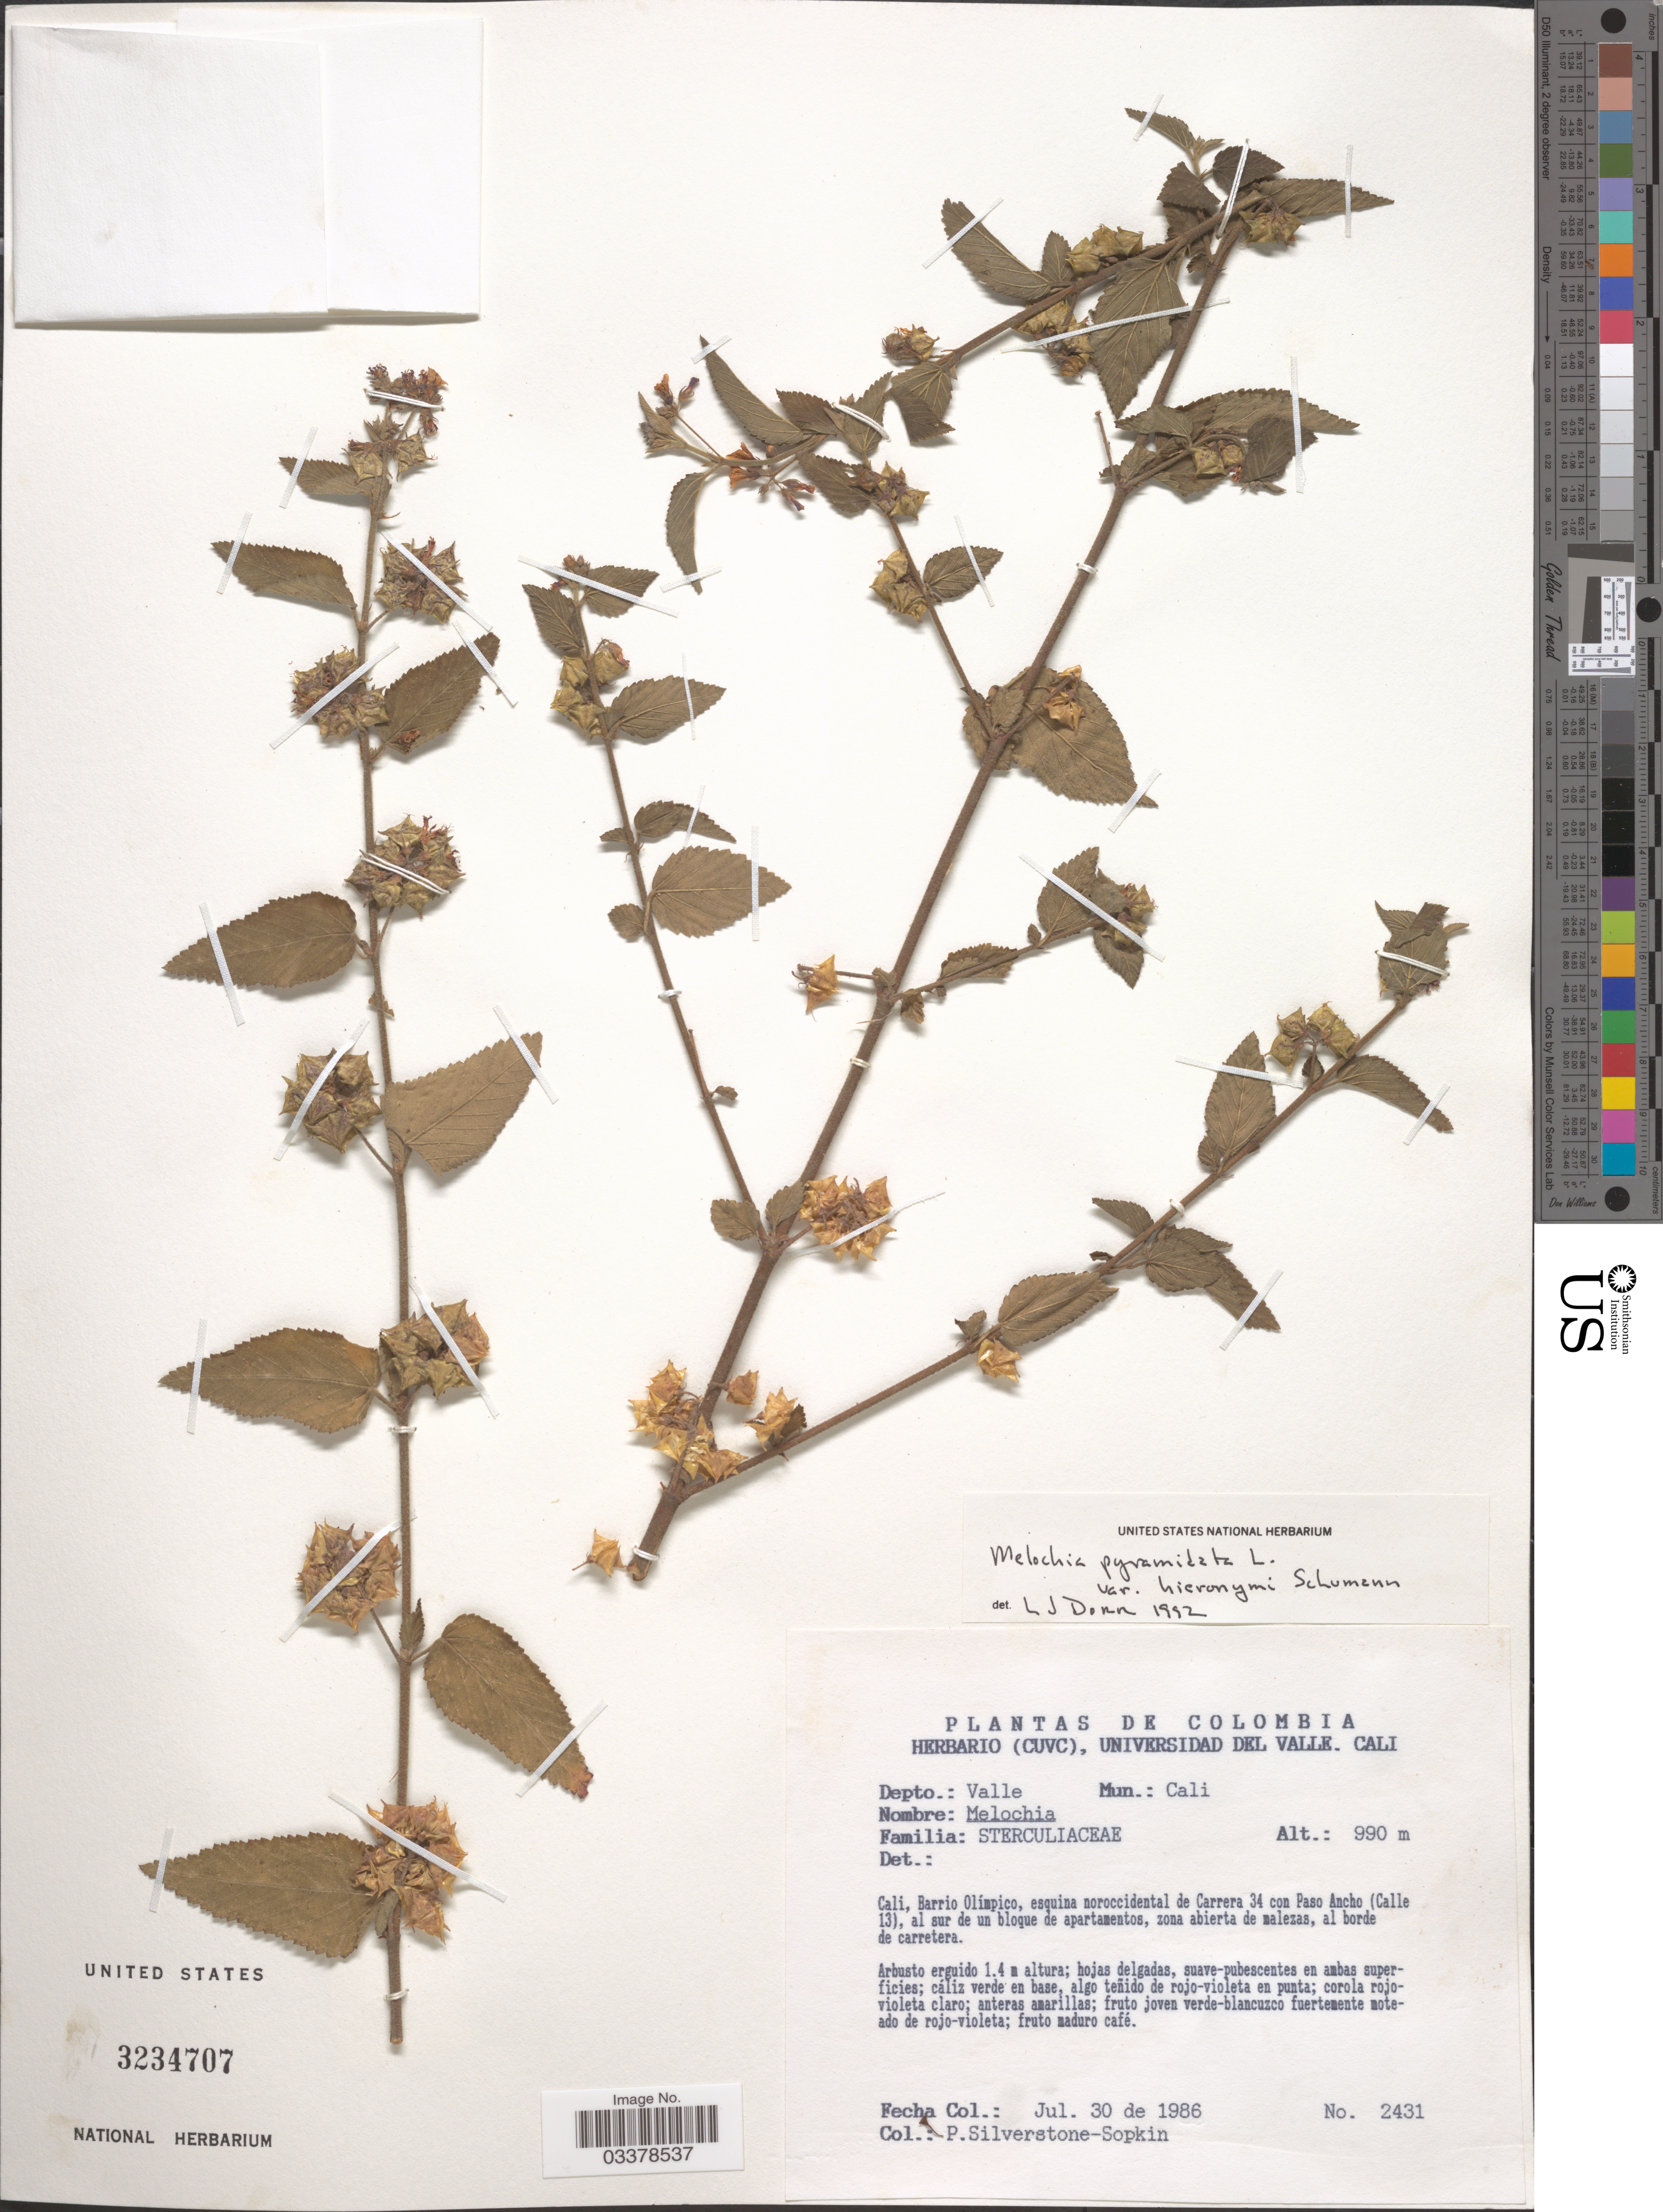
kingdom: Plantae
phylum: Tracheophyta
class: Magnoliopsida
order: Malvales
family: Malvaceae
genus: Melochia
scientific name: Melochia pyramidata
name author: L.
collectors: P. A. Silverstone-Sopkin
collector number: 2431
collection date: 1986-07-30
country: Colombia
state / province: Valle del Cauca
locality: Depto.: Valle Mun.: Cali. Cali, Barrio Olímpico, esquina noroccidental de Carrera 34 con Paso Ancho (Calle 13), al sur de un bloque de apartamentos, zona abierta de malezas, al borde de carretera.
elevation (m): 990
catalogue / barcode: US 3234707